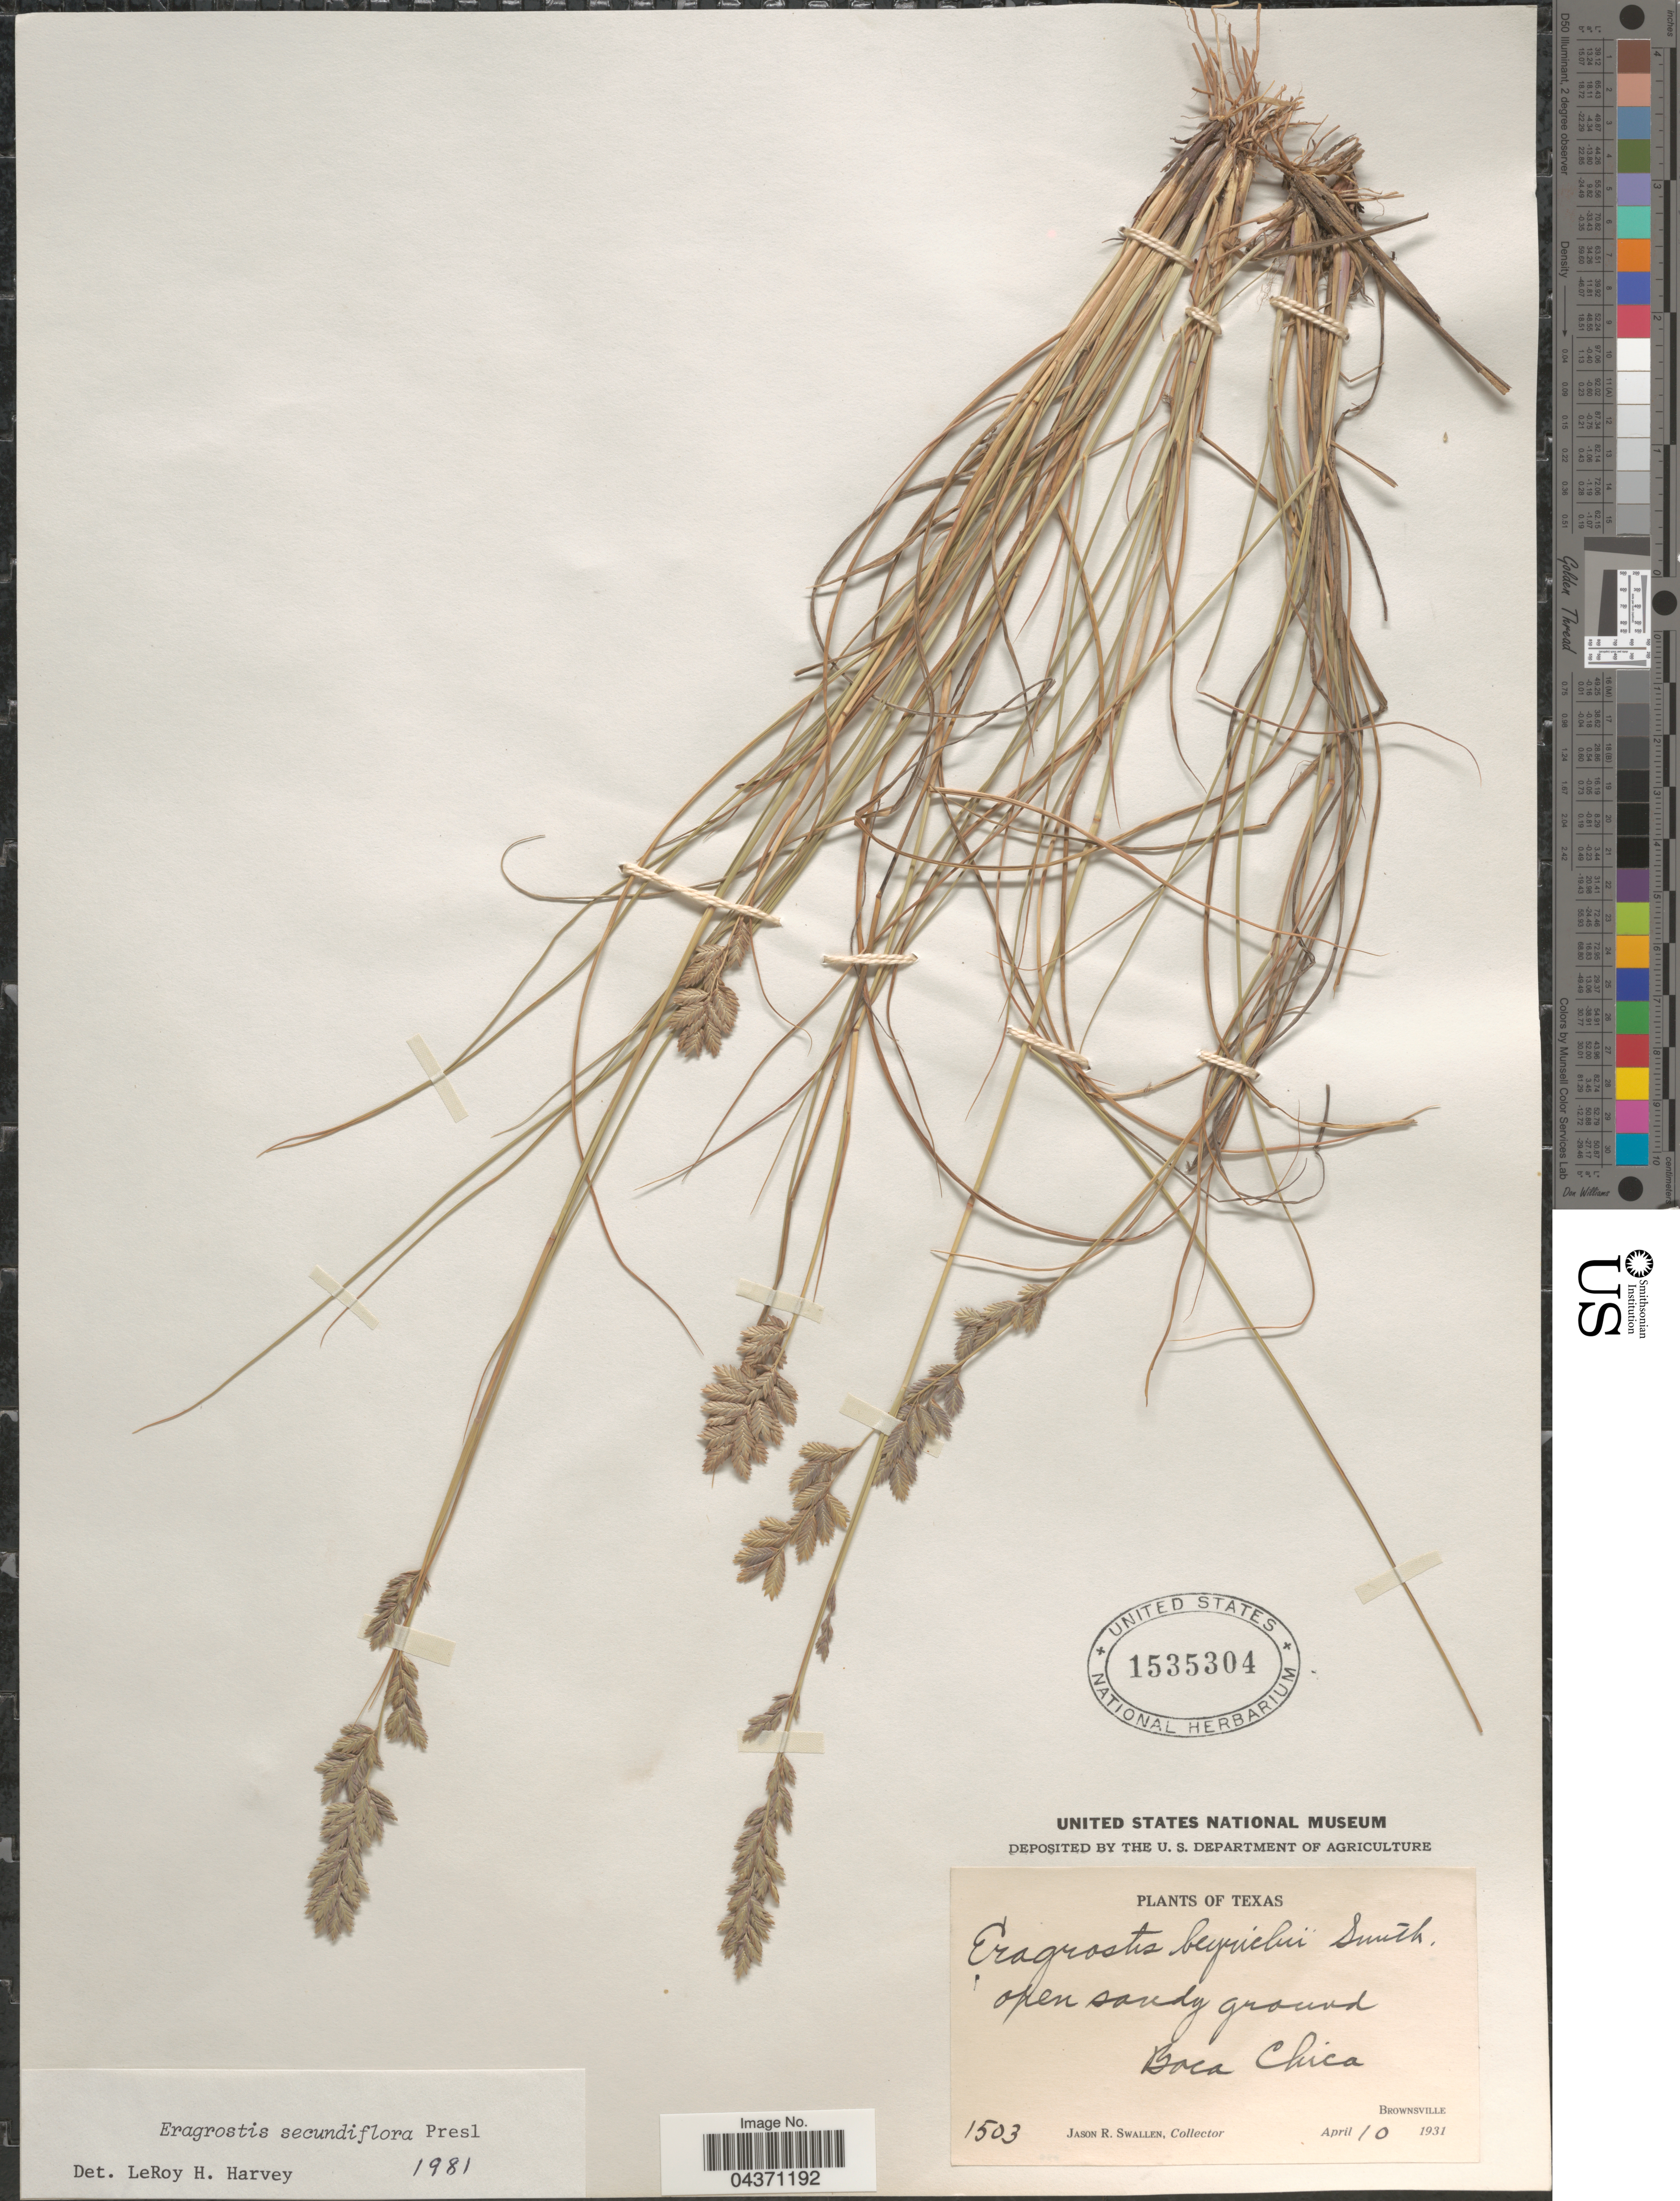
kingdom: Plantae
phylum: Tracheophyta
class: Liliopsida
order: Poales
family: Poaceae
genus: Eragrostis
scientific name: Eragrostis secundiflora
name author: J. Presl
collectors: J. R. Swallen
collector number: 1503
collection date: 1931-04-10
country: United States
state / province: Texas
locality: Open sandy ground. Boca Chica. Brownsville.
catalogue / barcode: US 1535304